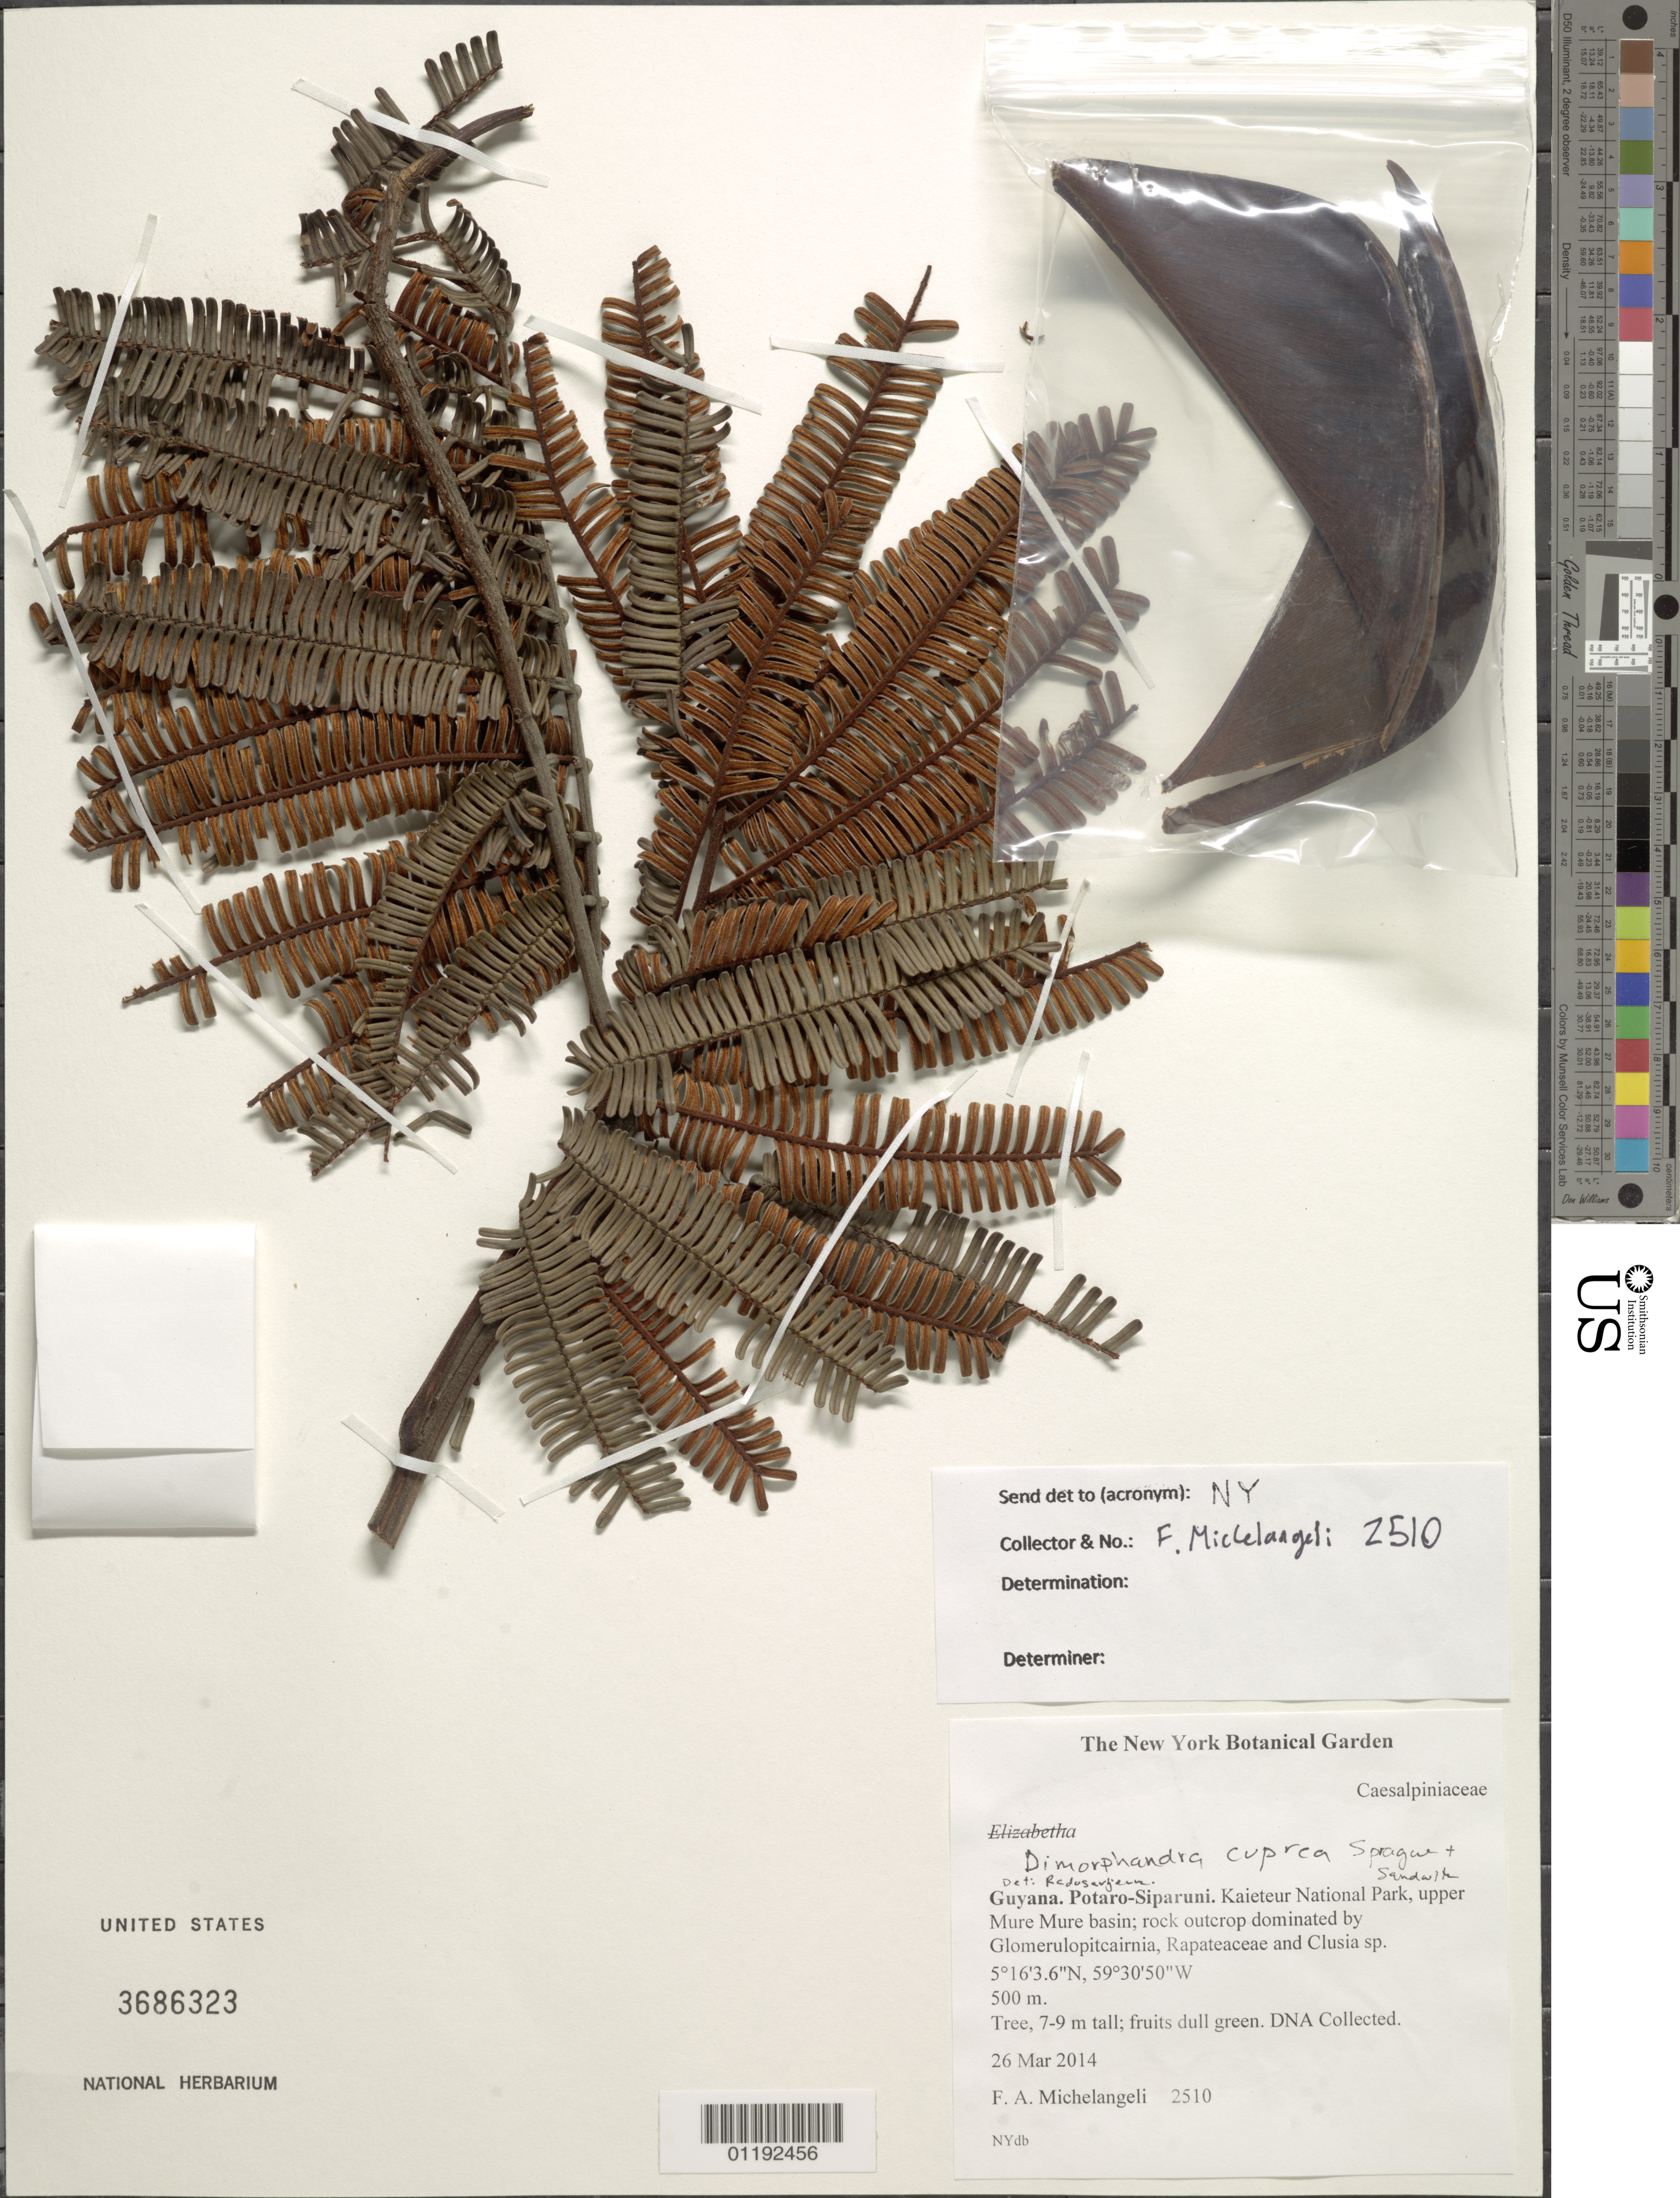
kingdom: Plantae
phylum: Tracheophyta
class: Magnoliopsida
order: Fabales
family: Fabaceae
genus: Dimorphandra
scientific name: Dimorphandra cuprea subsp. cuprea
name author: Sprague & Sandwith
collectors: F. A. Michelangeli, J. Isaacs & P. Lewis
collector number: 2510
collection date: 2014-03-26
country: Guyana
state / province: Potaro-Siparuni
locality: Kaieteur National Park, upper Mure basin.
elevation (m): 500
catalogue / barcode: US 3686323